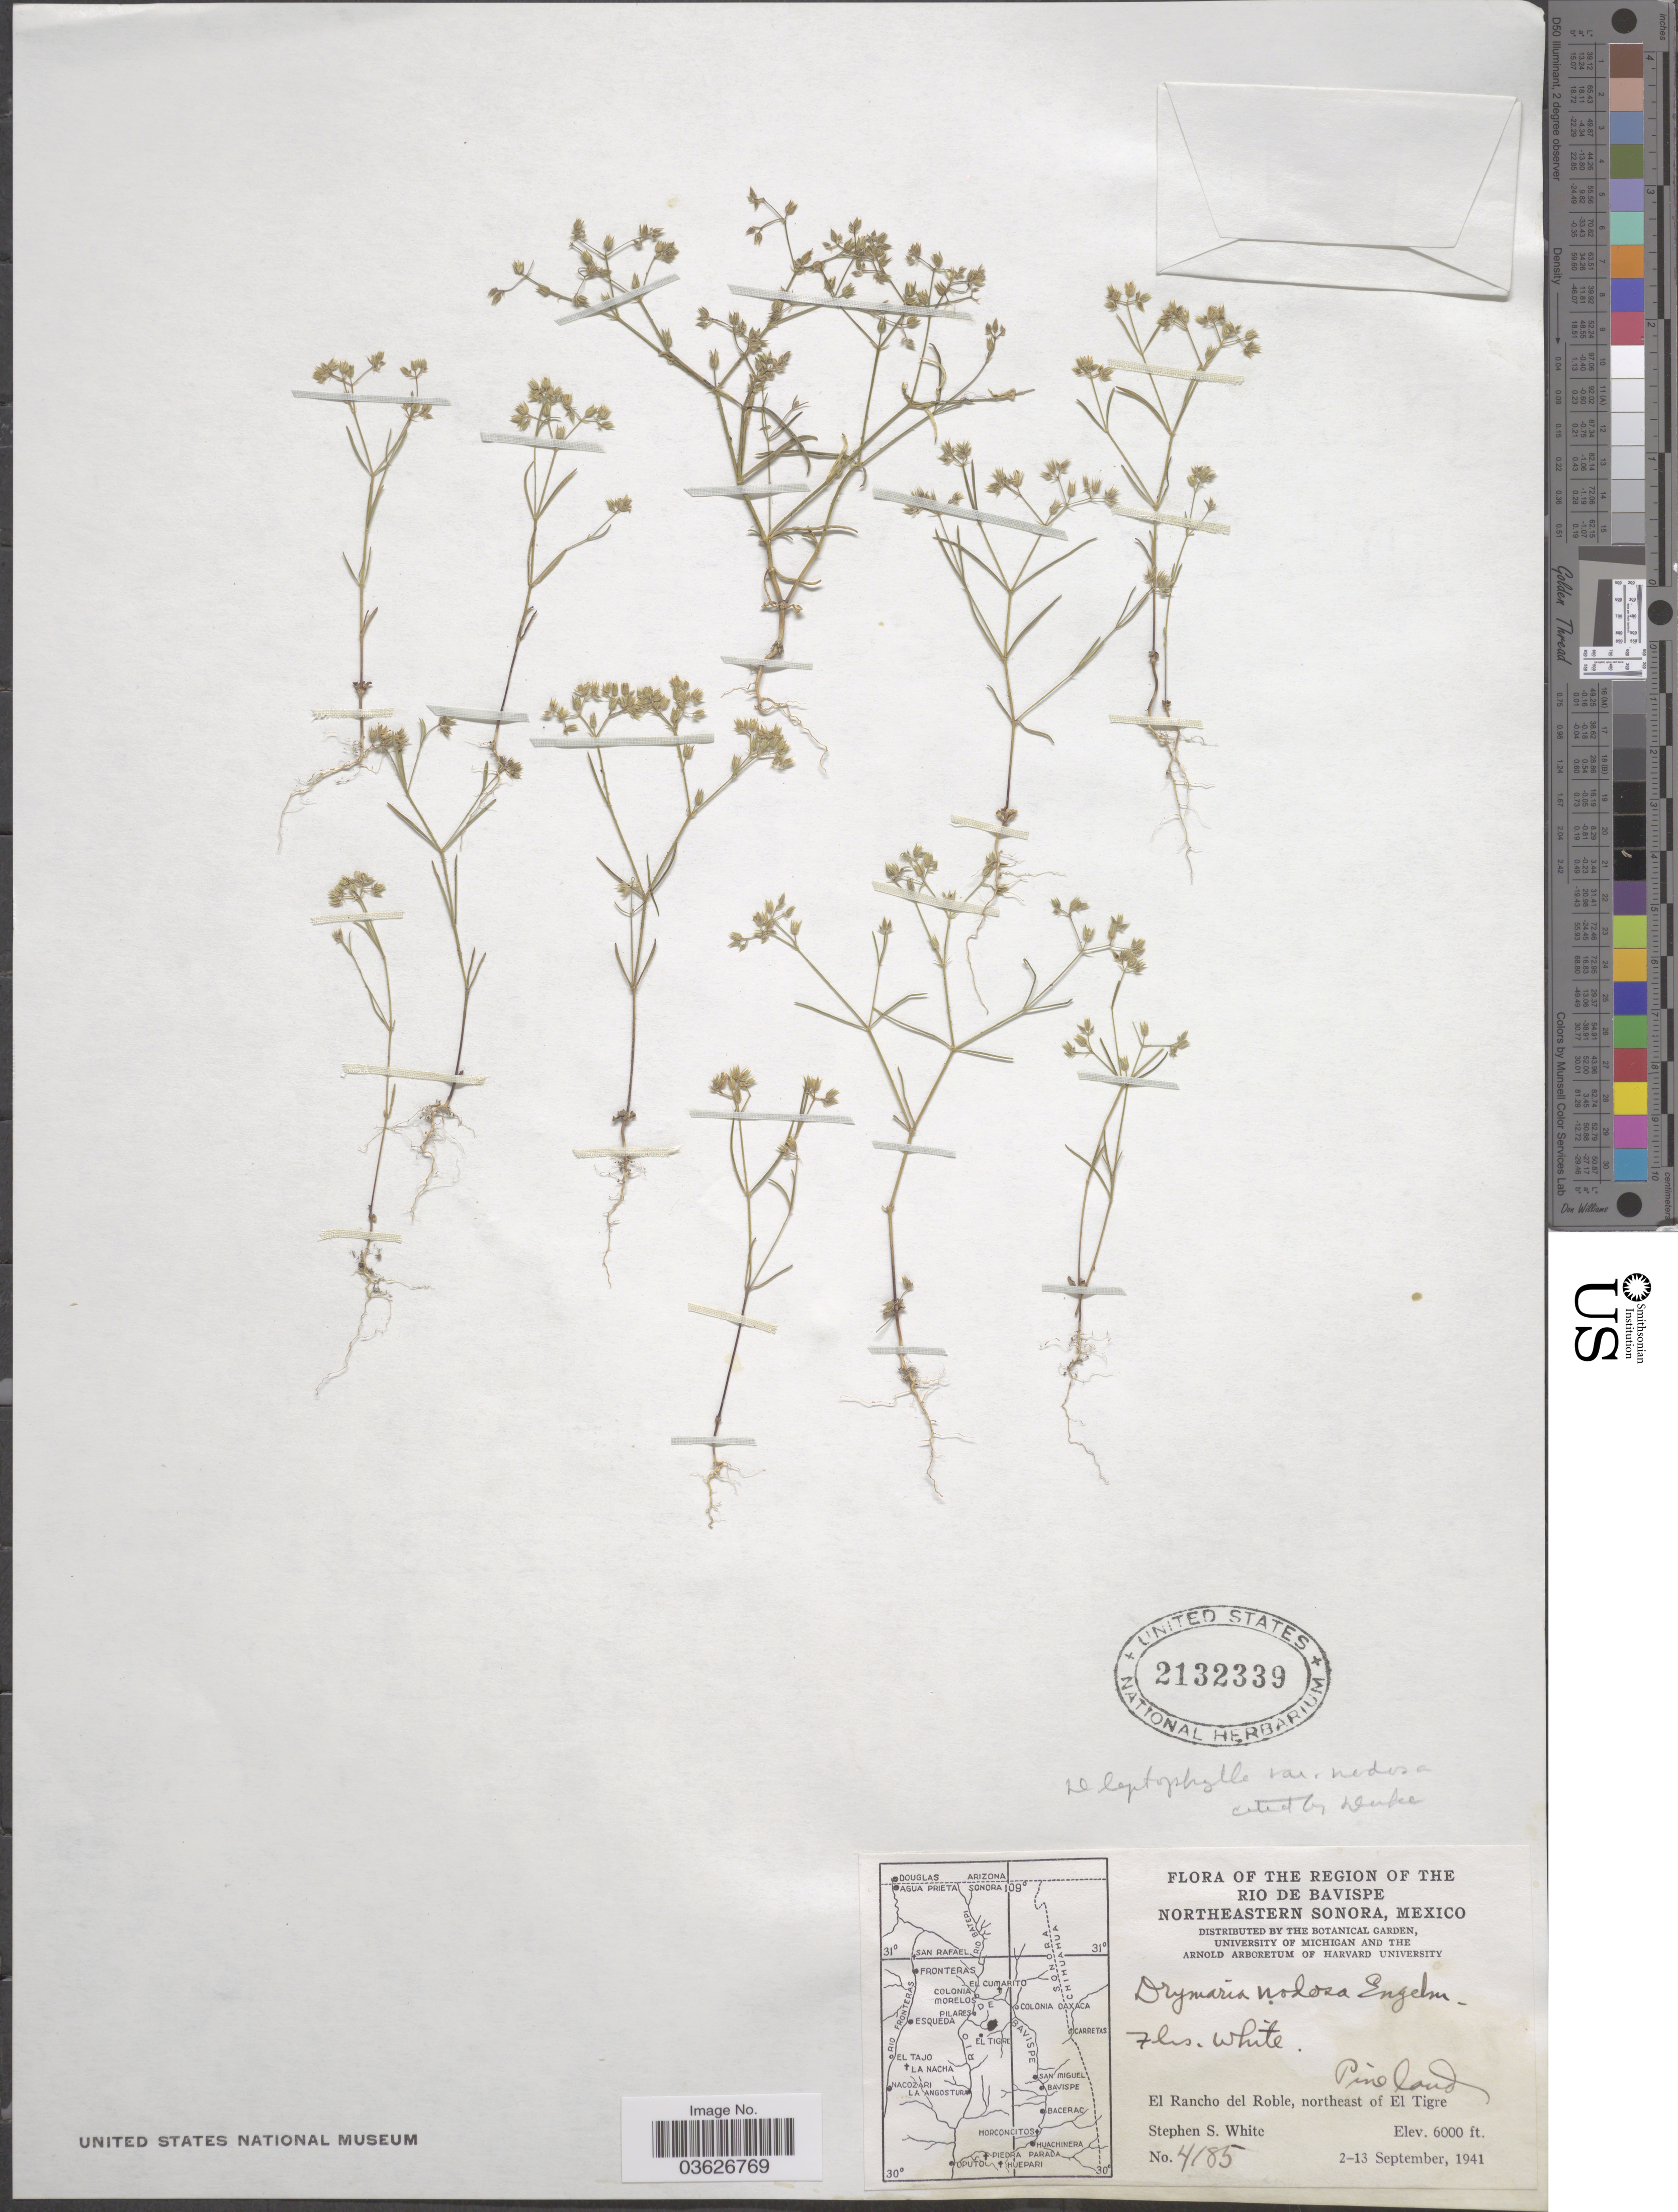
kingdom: Plantae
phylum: Tracheophyta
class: Magnoliopsida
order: Caryophyllales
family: Caryophyllaceae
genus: Drymaria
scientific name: Drymaria leptophylla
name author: (Cham.) Fenzl ex Rohrb.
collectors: S. S. White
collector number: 4185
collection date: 1941-09-02/1941-09-13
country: Mexico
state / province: Sonora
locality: The Region of the Rio de Bavispe. Northeastern Sonora. El Rancho del Roble, northeast of El Tigre.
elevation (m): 1829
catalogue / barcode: US 2132339